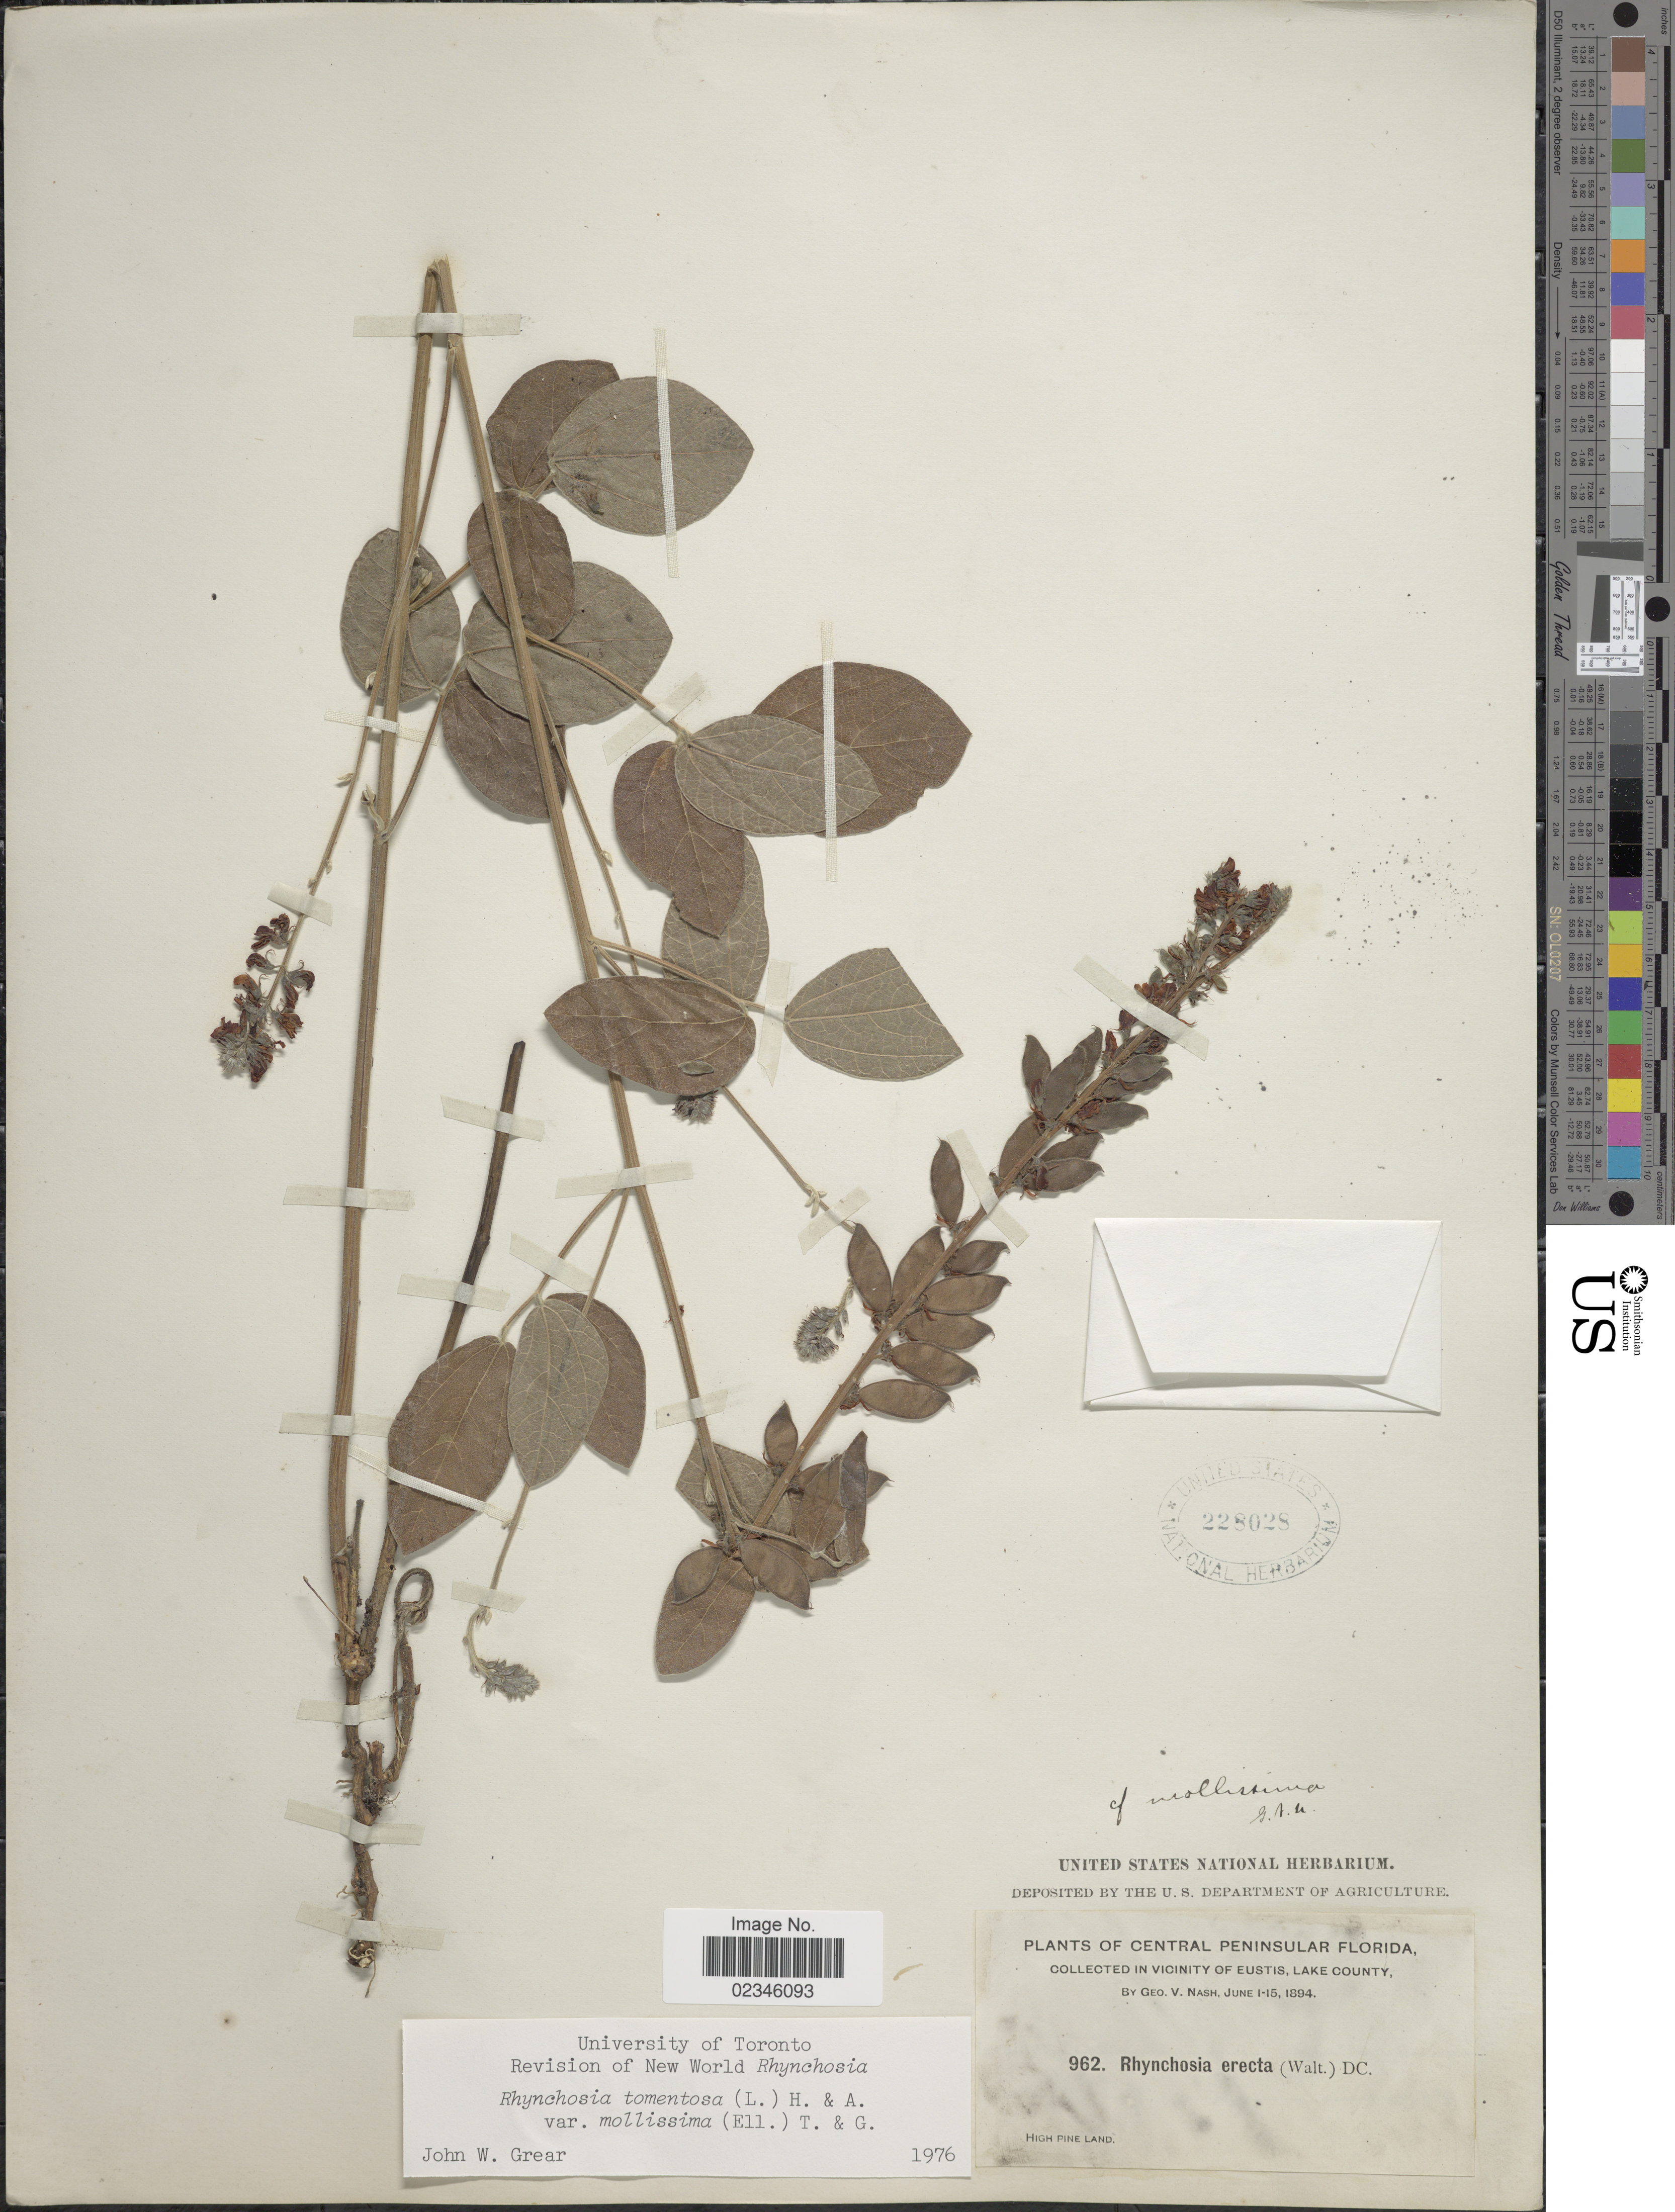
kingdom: Plantae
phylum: Tracheophyta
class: Magnoliopsida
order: Fabales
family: Fabaceae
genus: Rhynchosia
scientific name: Rhynchosia tomentosa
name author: (L.) Hook. & Arn.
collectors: G. V. Nash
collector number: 962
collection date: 1894-06-01/1894-06-15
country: United States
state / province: Florida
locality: Central Peninsular Florida, Vicinity of Eustis, Lake County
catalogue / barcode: US 228028